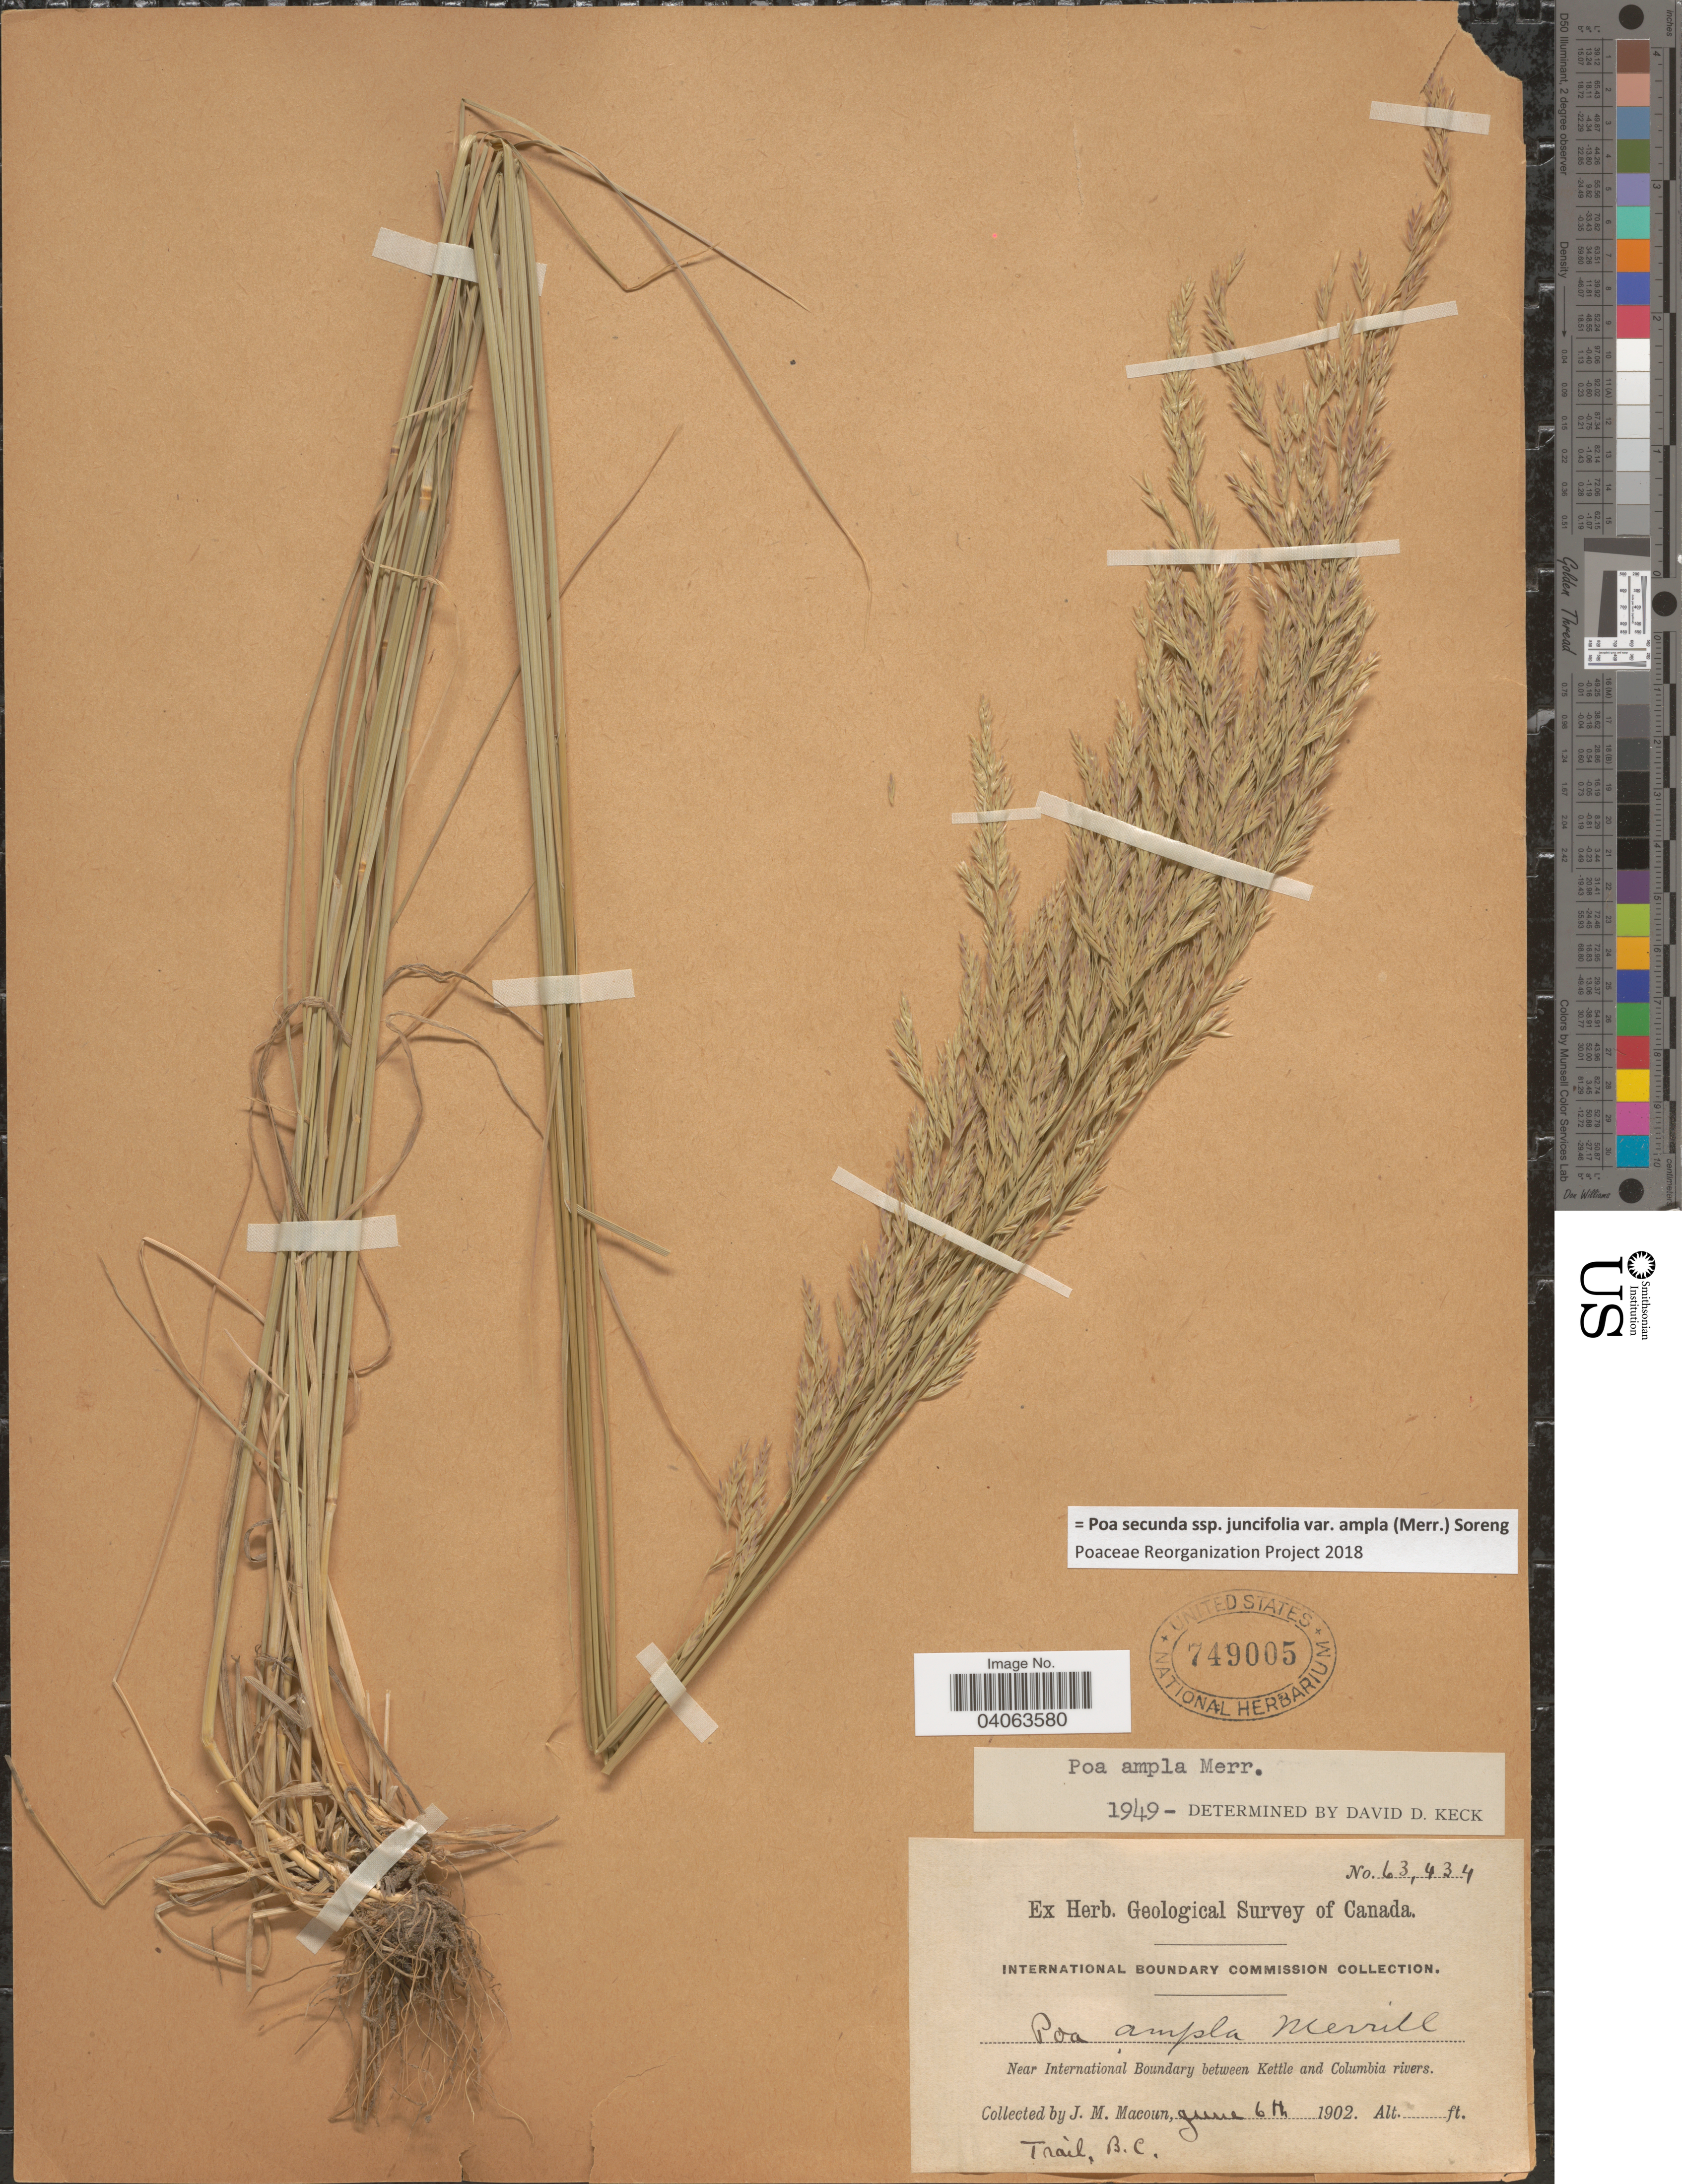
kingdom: Plantae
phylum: Tracheophyta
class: Liliopsida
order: Poales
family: Poaceae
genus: Poa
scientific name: Poa secunda subsp. juncifolia var. ampla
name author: (Merr.) Soreng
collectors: J. M. Macoun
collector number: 63434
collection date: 1902-06-06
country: Canada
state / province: British Columbia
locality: Near International Boundary between Kettle and Columbia rivers. Trail.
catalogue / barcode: US 749005